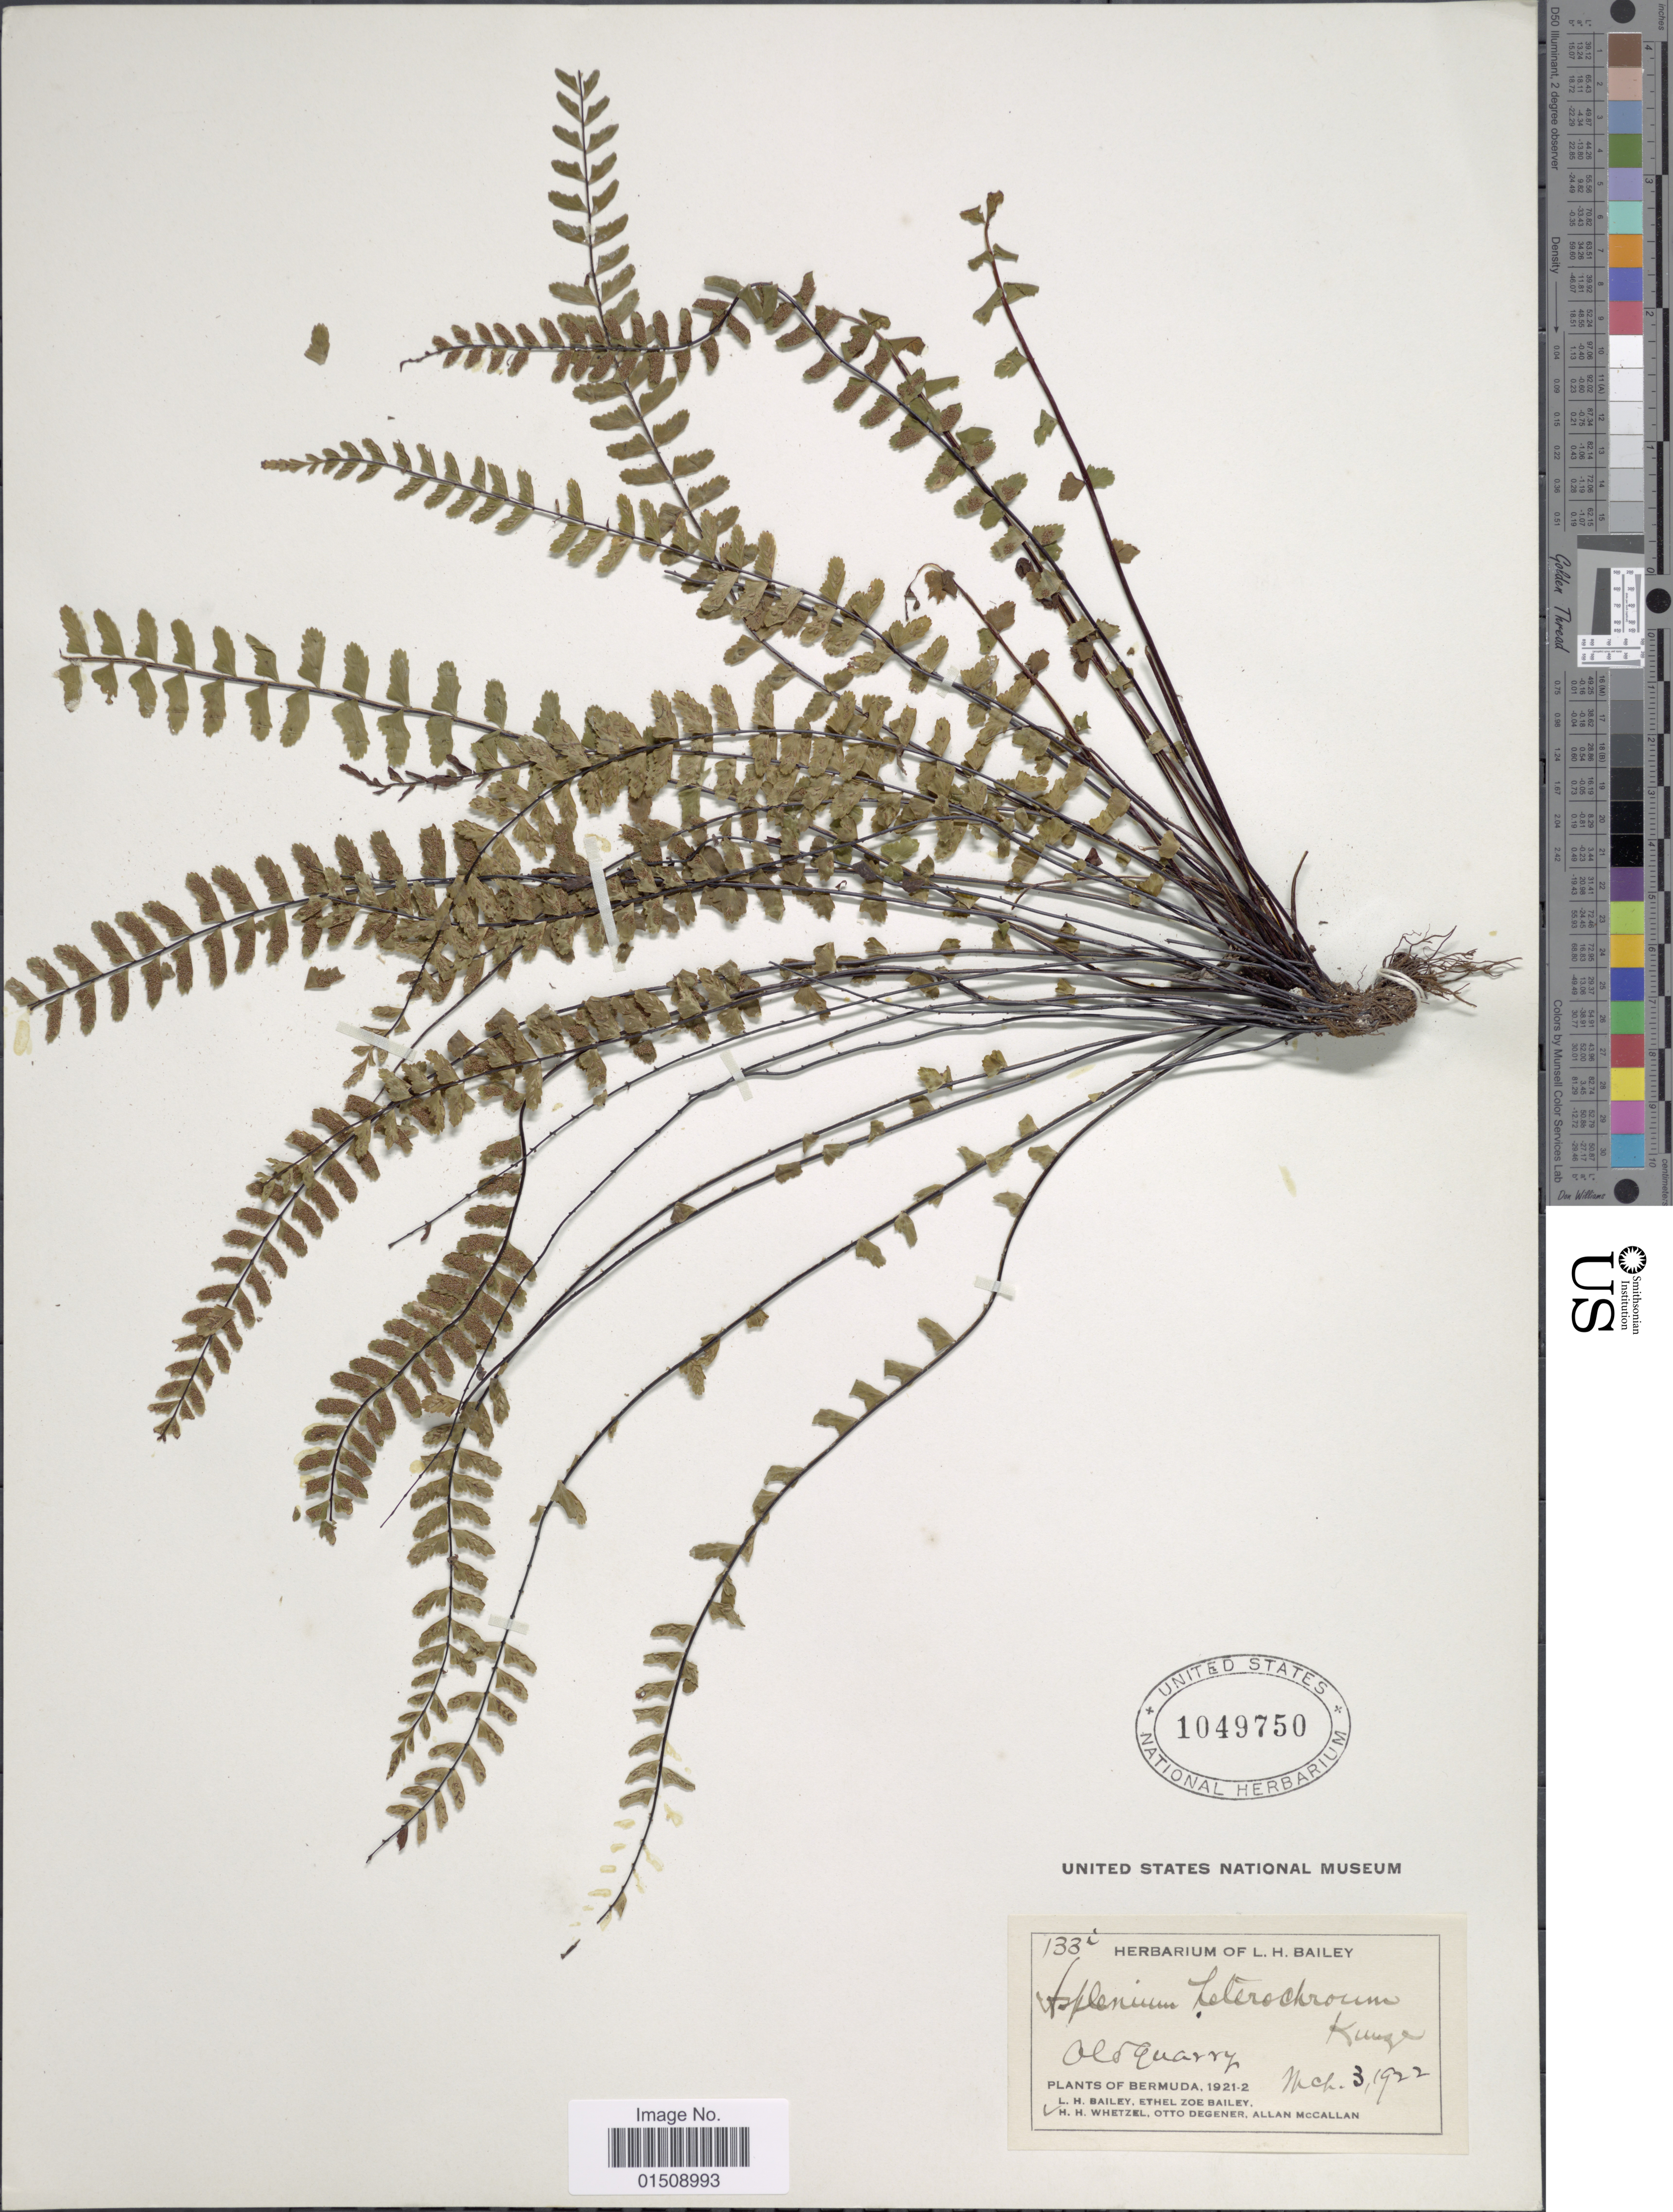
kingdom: Plantae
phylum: Tracheophyta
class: Polypodiopsida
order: Polypodiales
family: Aspleniaceae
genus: Asplenium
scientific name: Asplenium heterochroum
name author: Kunze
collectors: L. H. Bailey, E. Z. Bailey, H. Whetzel, O. Degener & A. McCallan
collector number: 133i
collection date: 1922-03-03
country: Bermuda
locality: Old quarry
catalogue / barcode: US 1049750